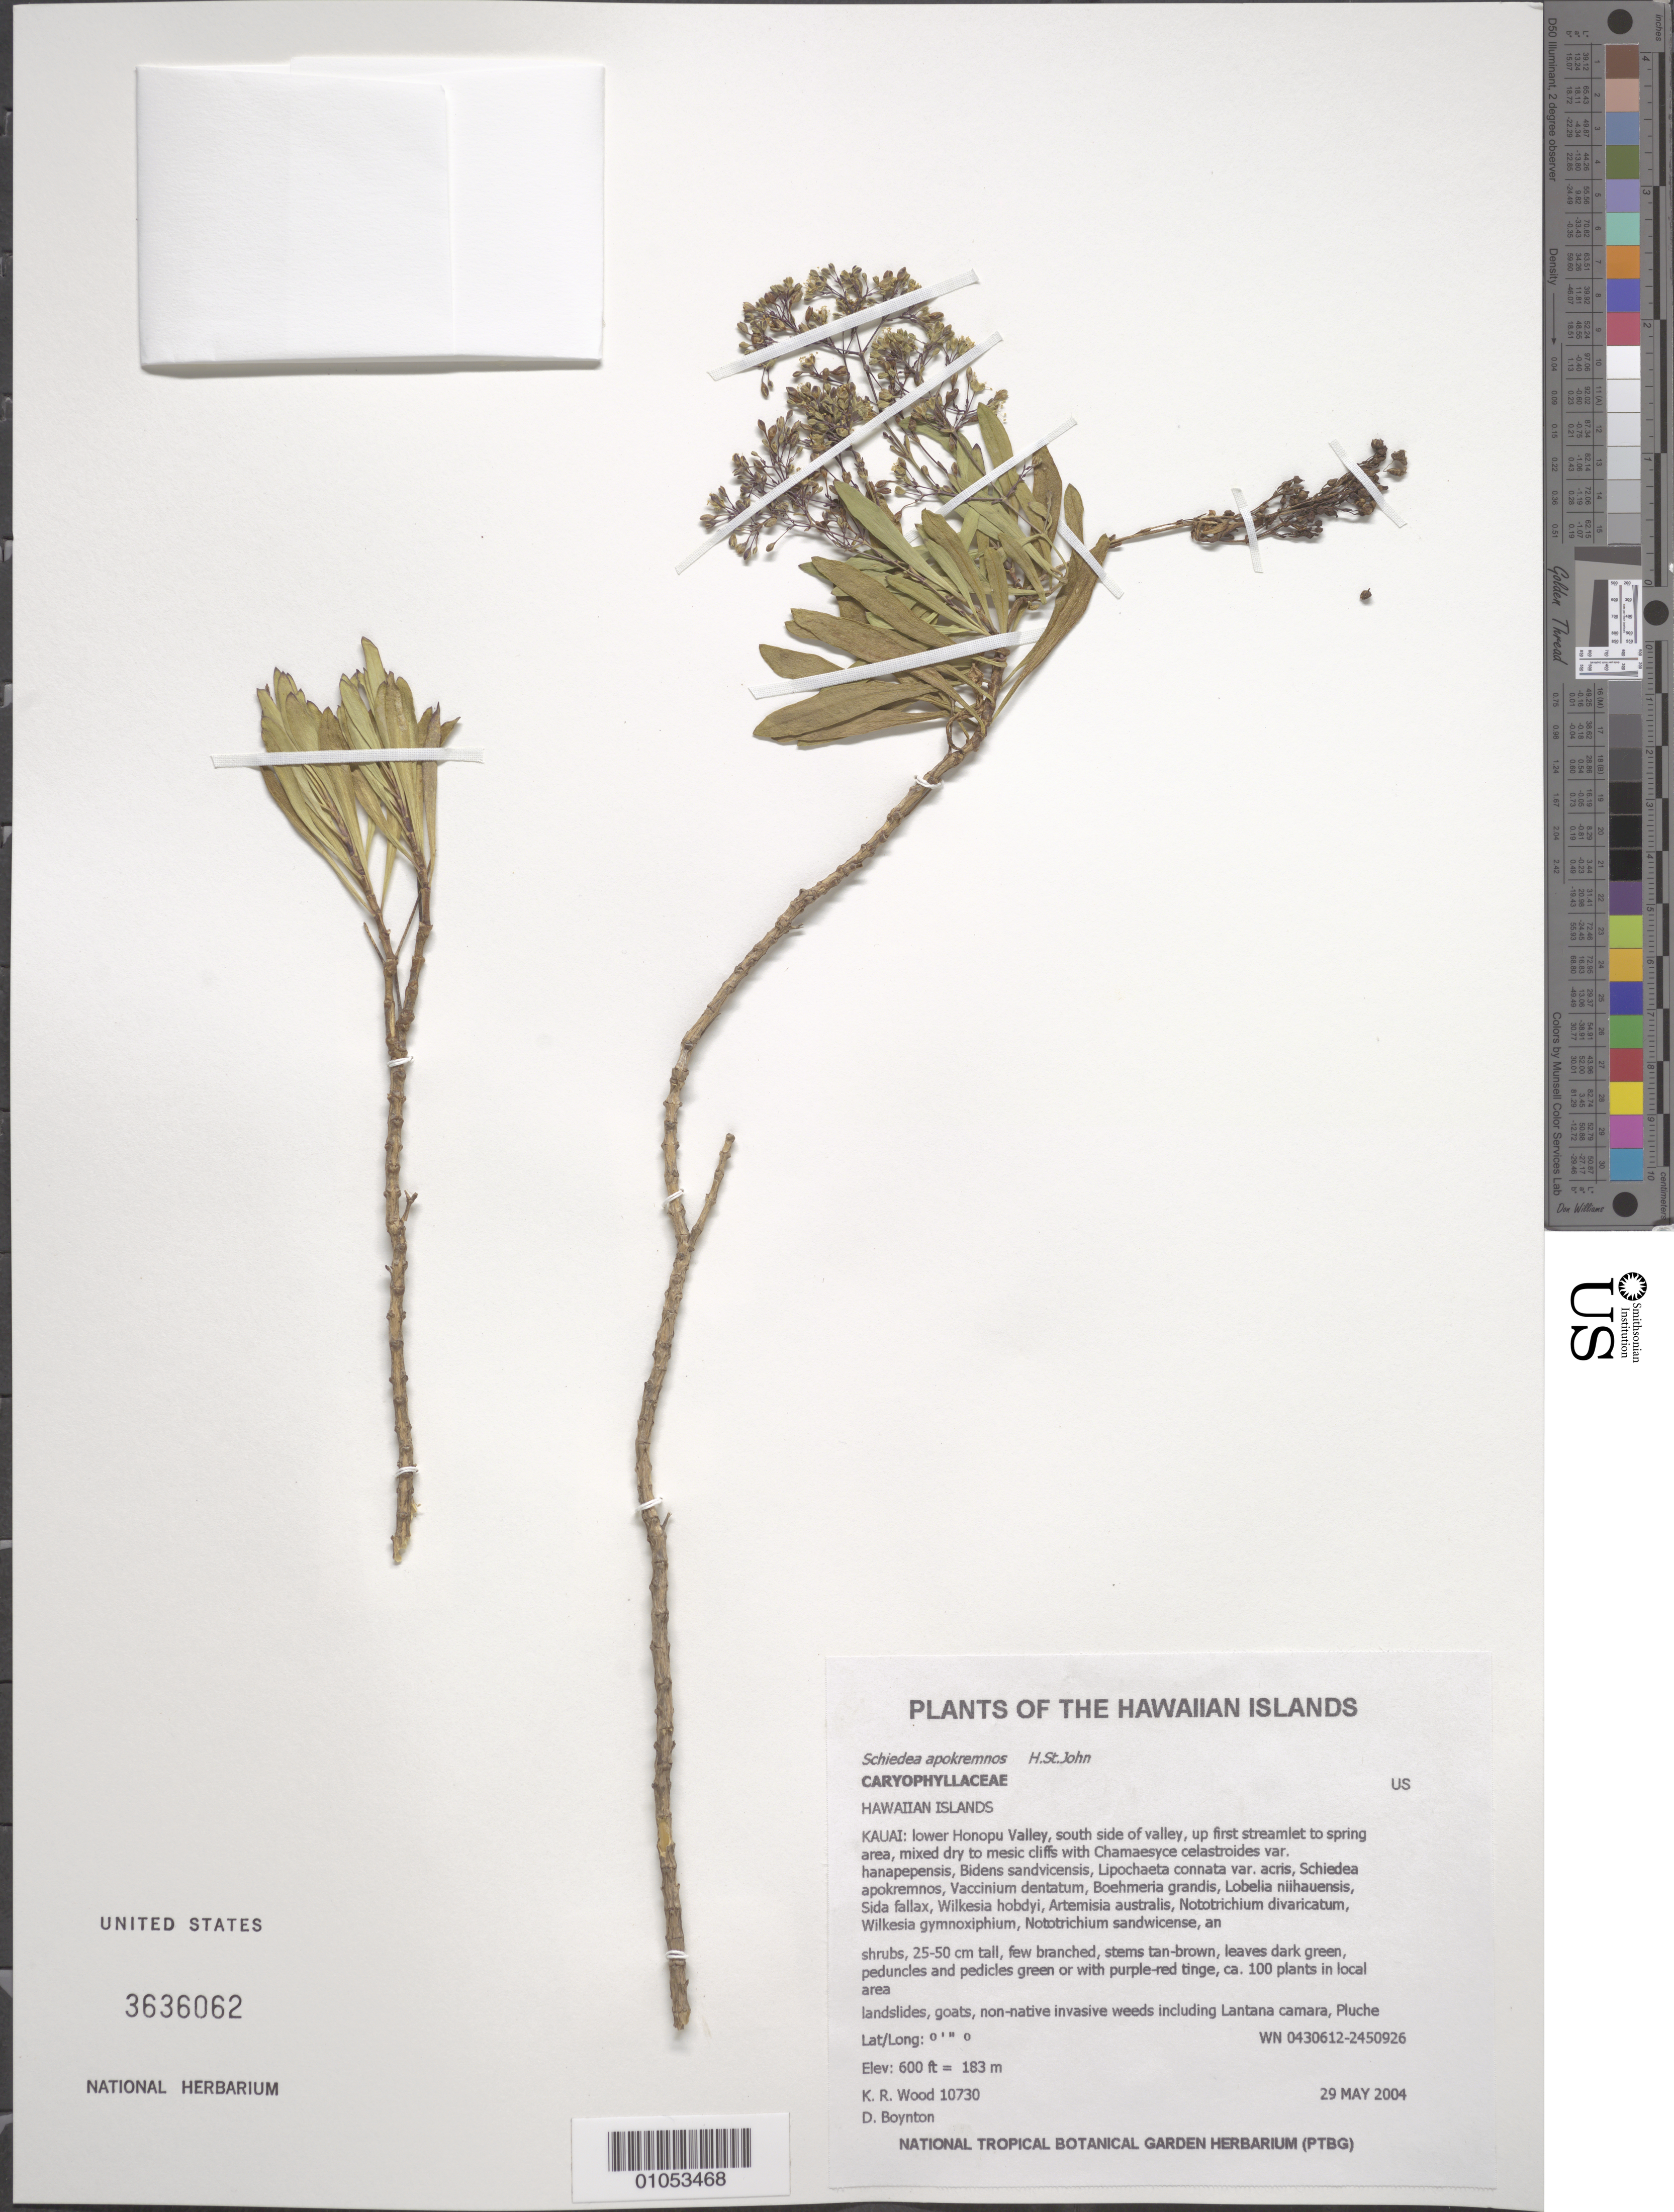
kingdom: Plantae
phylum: Tracheophyta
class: Magnoliopsida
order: Caryophyllales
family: Caryophyllaceae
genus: Schiedea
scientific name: Schiedea apokremnos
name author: H. St. John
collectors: K. R. Wood & D. Boynton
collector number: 10730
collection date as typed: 29 May 2004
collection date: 2004-05-29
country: United States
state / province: Hawaii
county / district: Kauai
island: Kaua'i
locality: Lower Honopu Valley, south side of valley, up first streamlet to spring area.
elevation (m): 183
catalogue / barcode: US 3636062